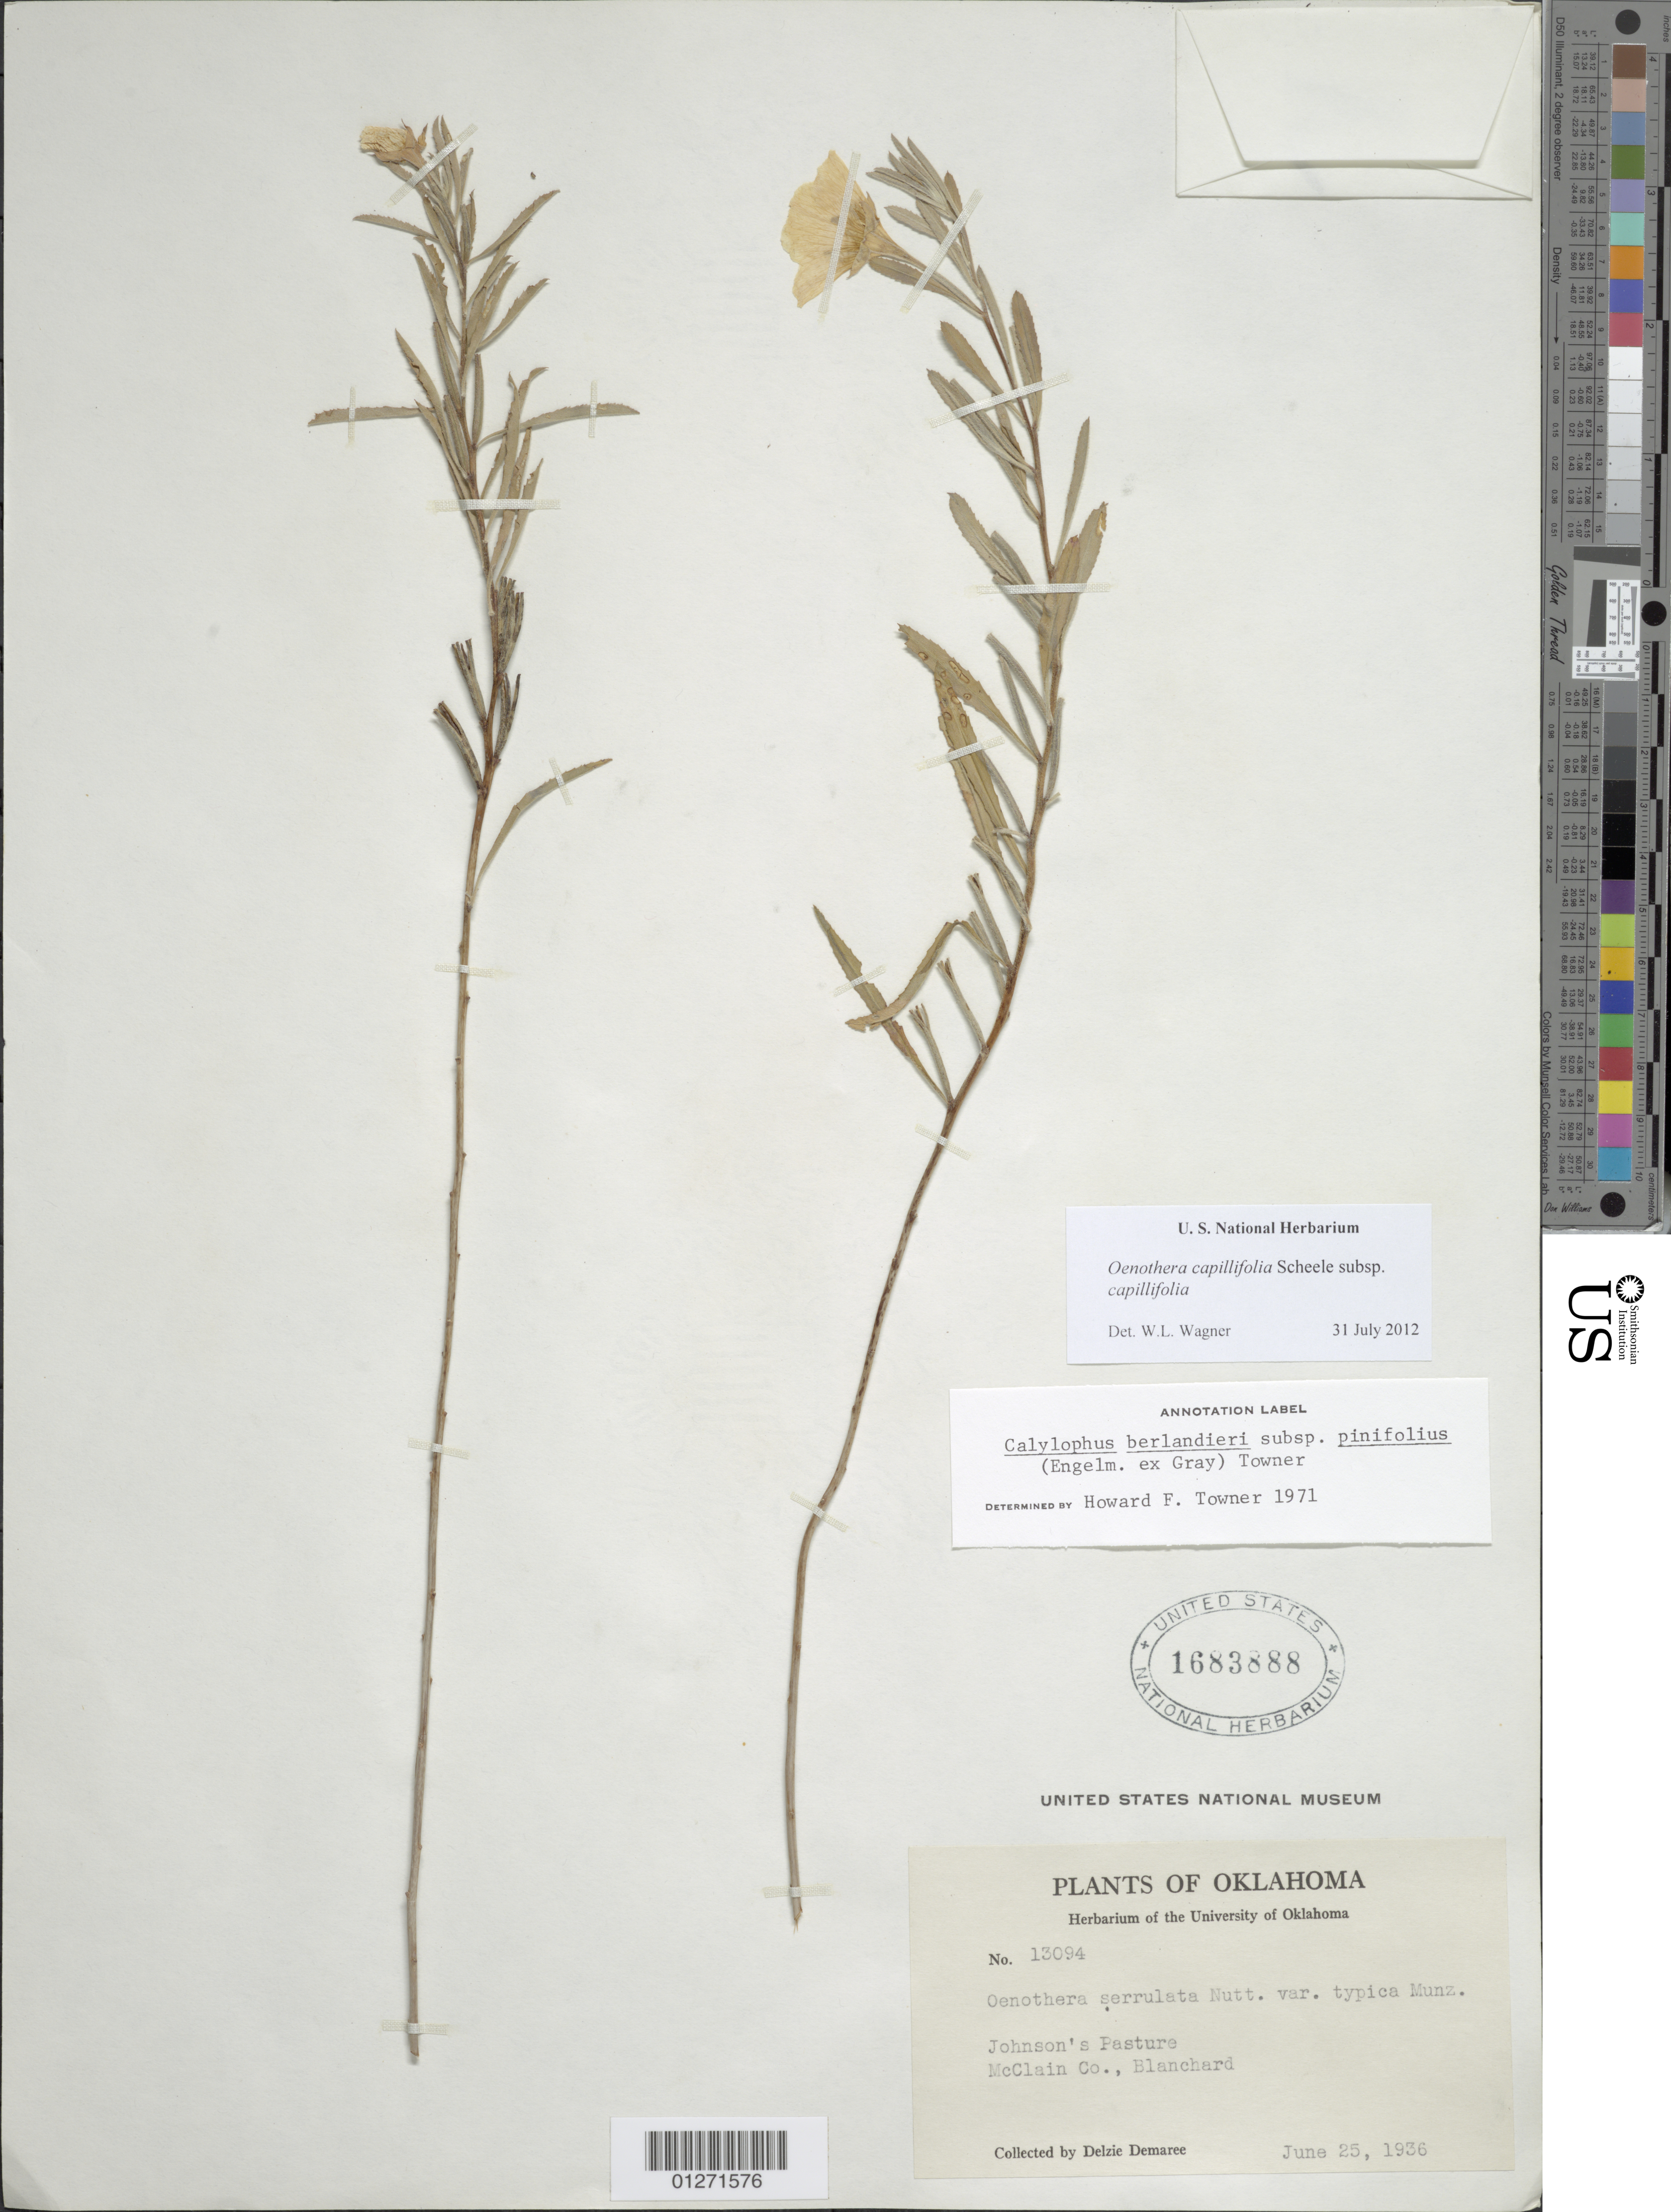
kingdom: Plantae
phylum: Tracheophyta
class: Magnoliopsida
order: Myrtales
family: Onagraceae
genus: Oenothera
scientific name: Oenothera capillifolia subsp. capillifolia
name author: Scheele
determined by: Wagner, W. L., (BOT), Smithsonian Institution - National Museum of Natural History (UNITED STATES)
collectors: D. Demaree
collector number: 13094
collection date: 1936-06-25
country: United States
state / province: Oklahoma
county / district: McClain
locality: Blanchard. Johnson's Pasture.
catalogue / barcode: US 1683888